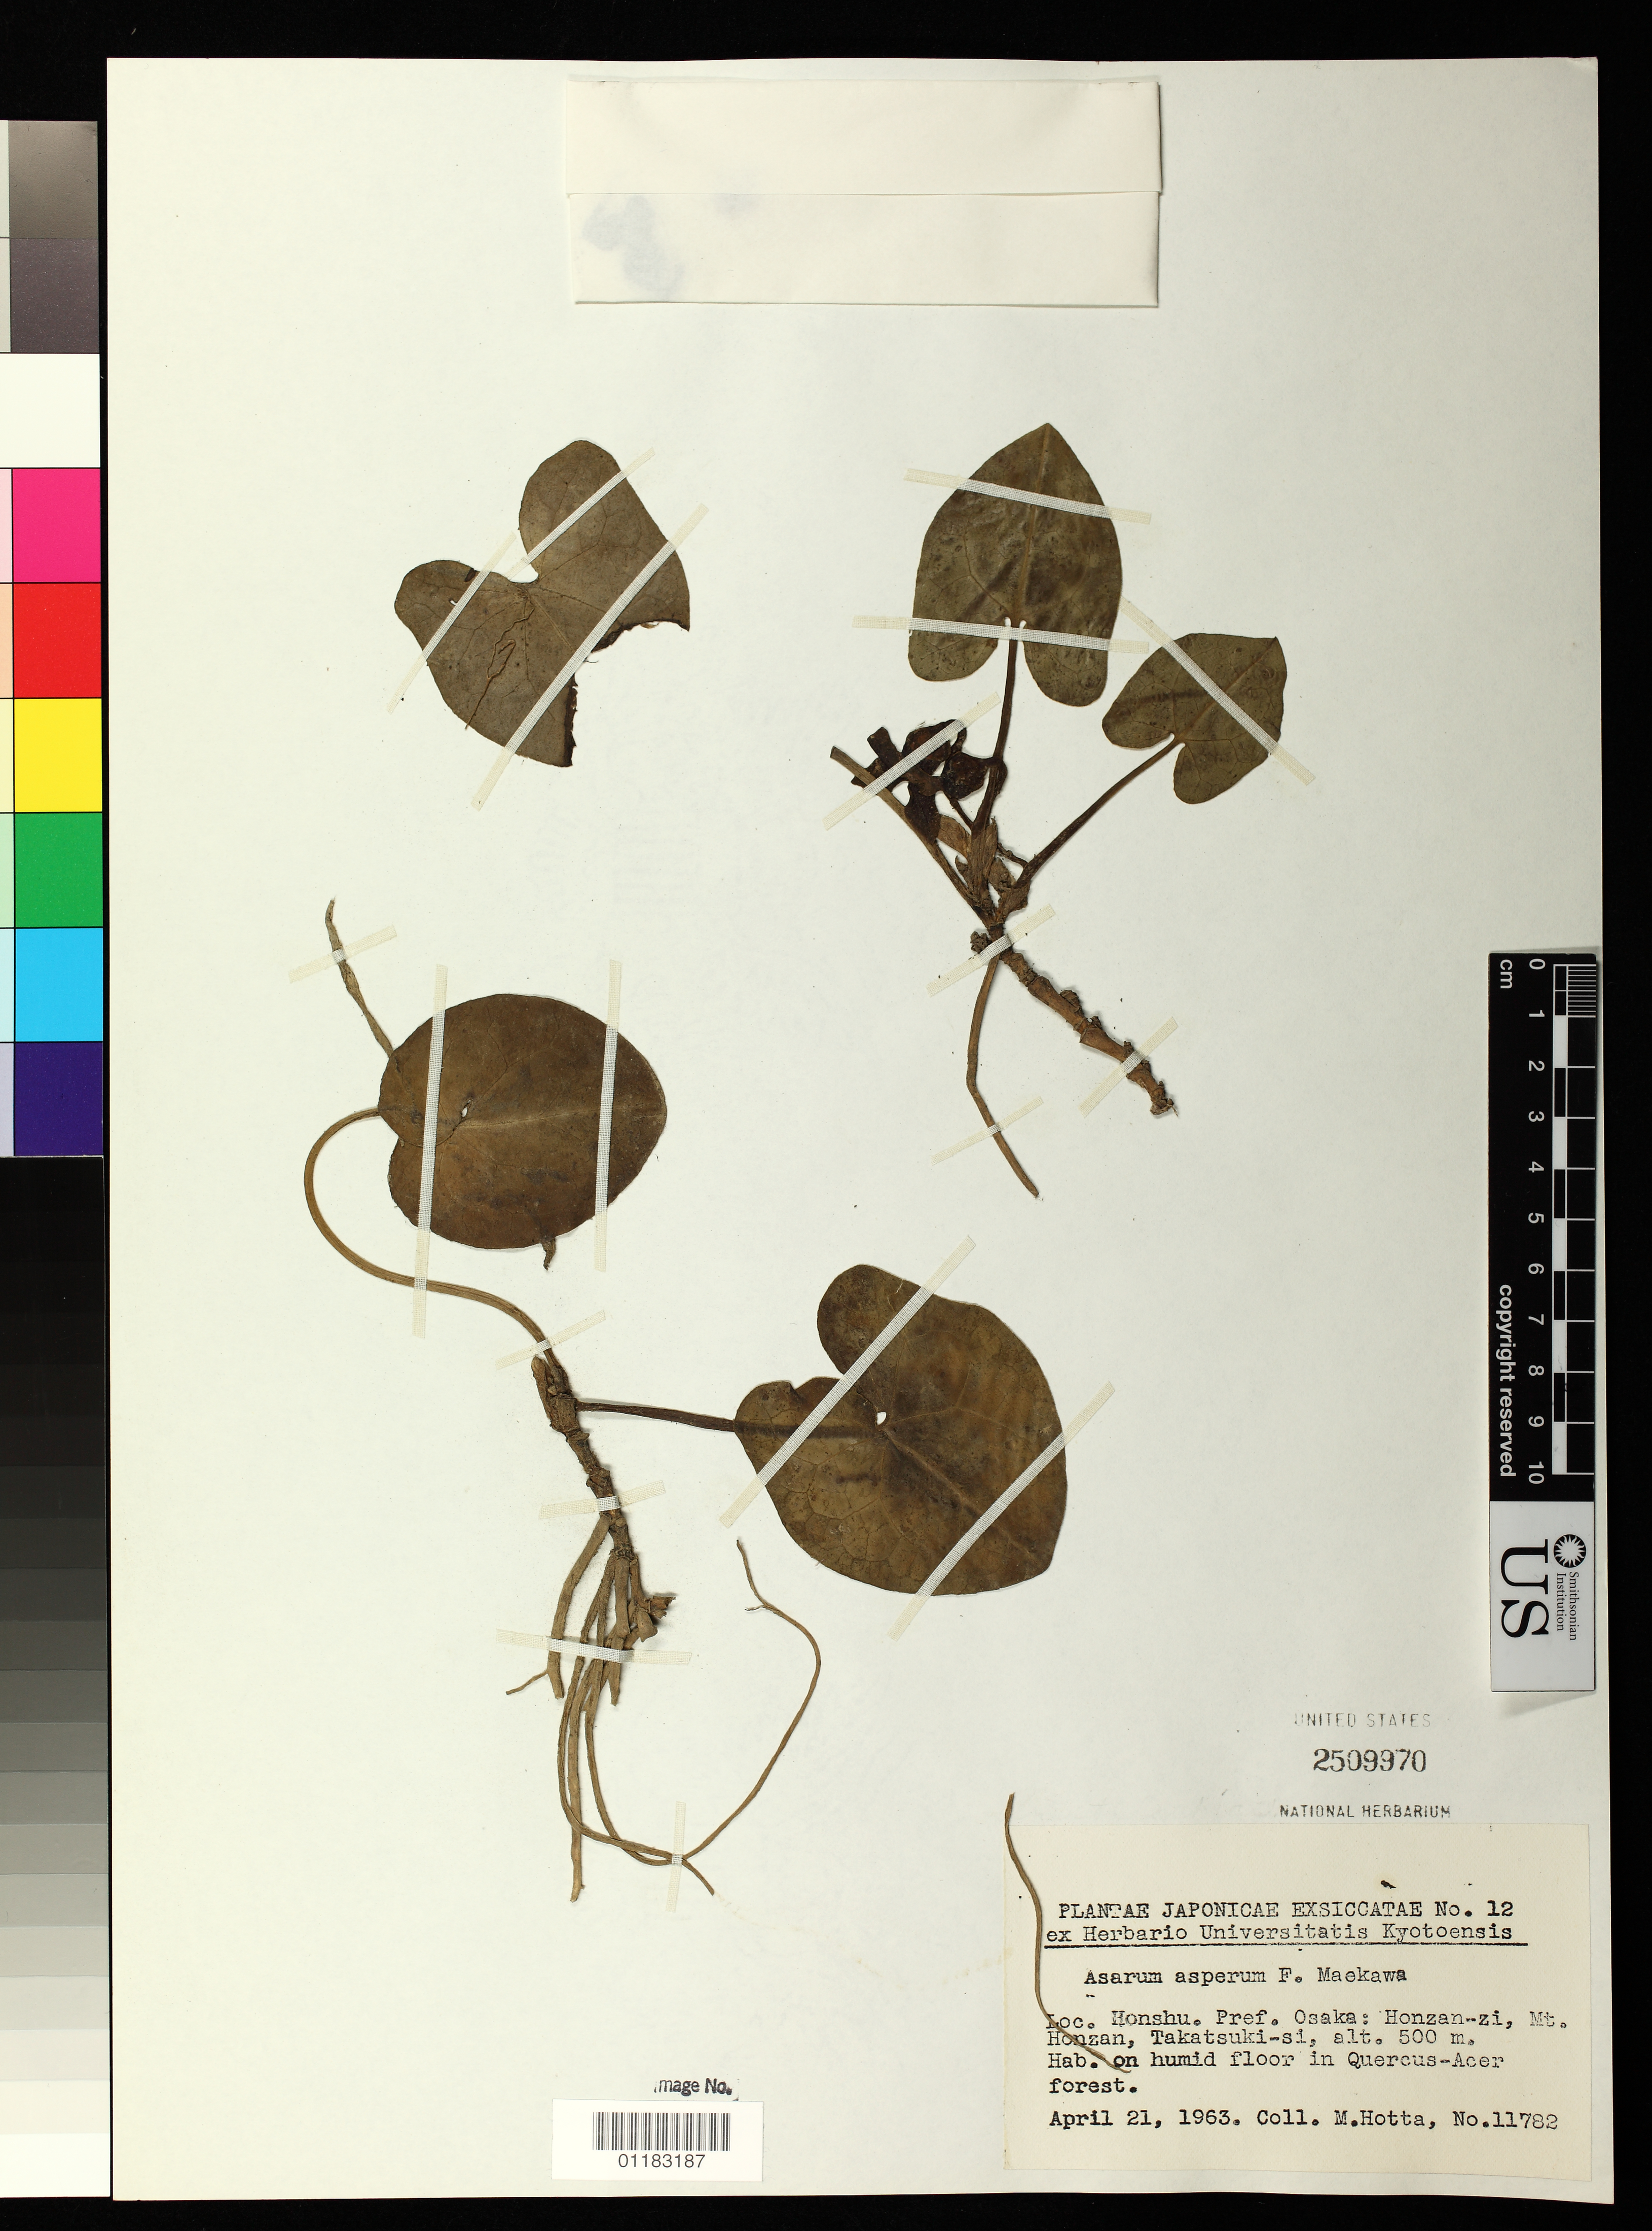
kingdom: Plantae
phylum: Tracheophyta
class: Magnoliopsida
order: Piperales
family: Aristolochiaceae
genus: Asarum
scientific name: Asarum asperum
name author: F. Maek.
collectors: M. Hotta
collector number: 11782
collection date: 1963-04-21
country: Japan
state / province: Osaka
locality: Honshu. Pref. Osaka: Honzan-zi, Mt. Honzan, Takatsuki-shi.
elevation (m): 500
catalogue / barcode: US 2509970